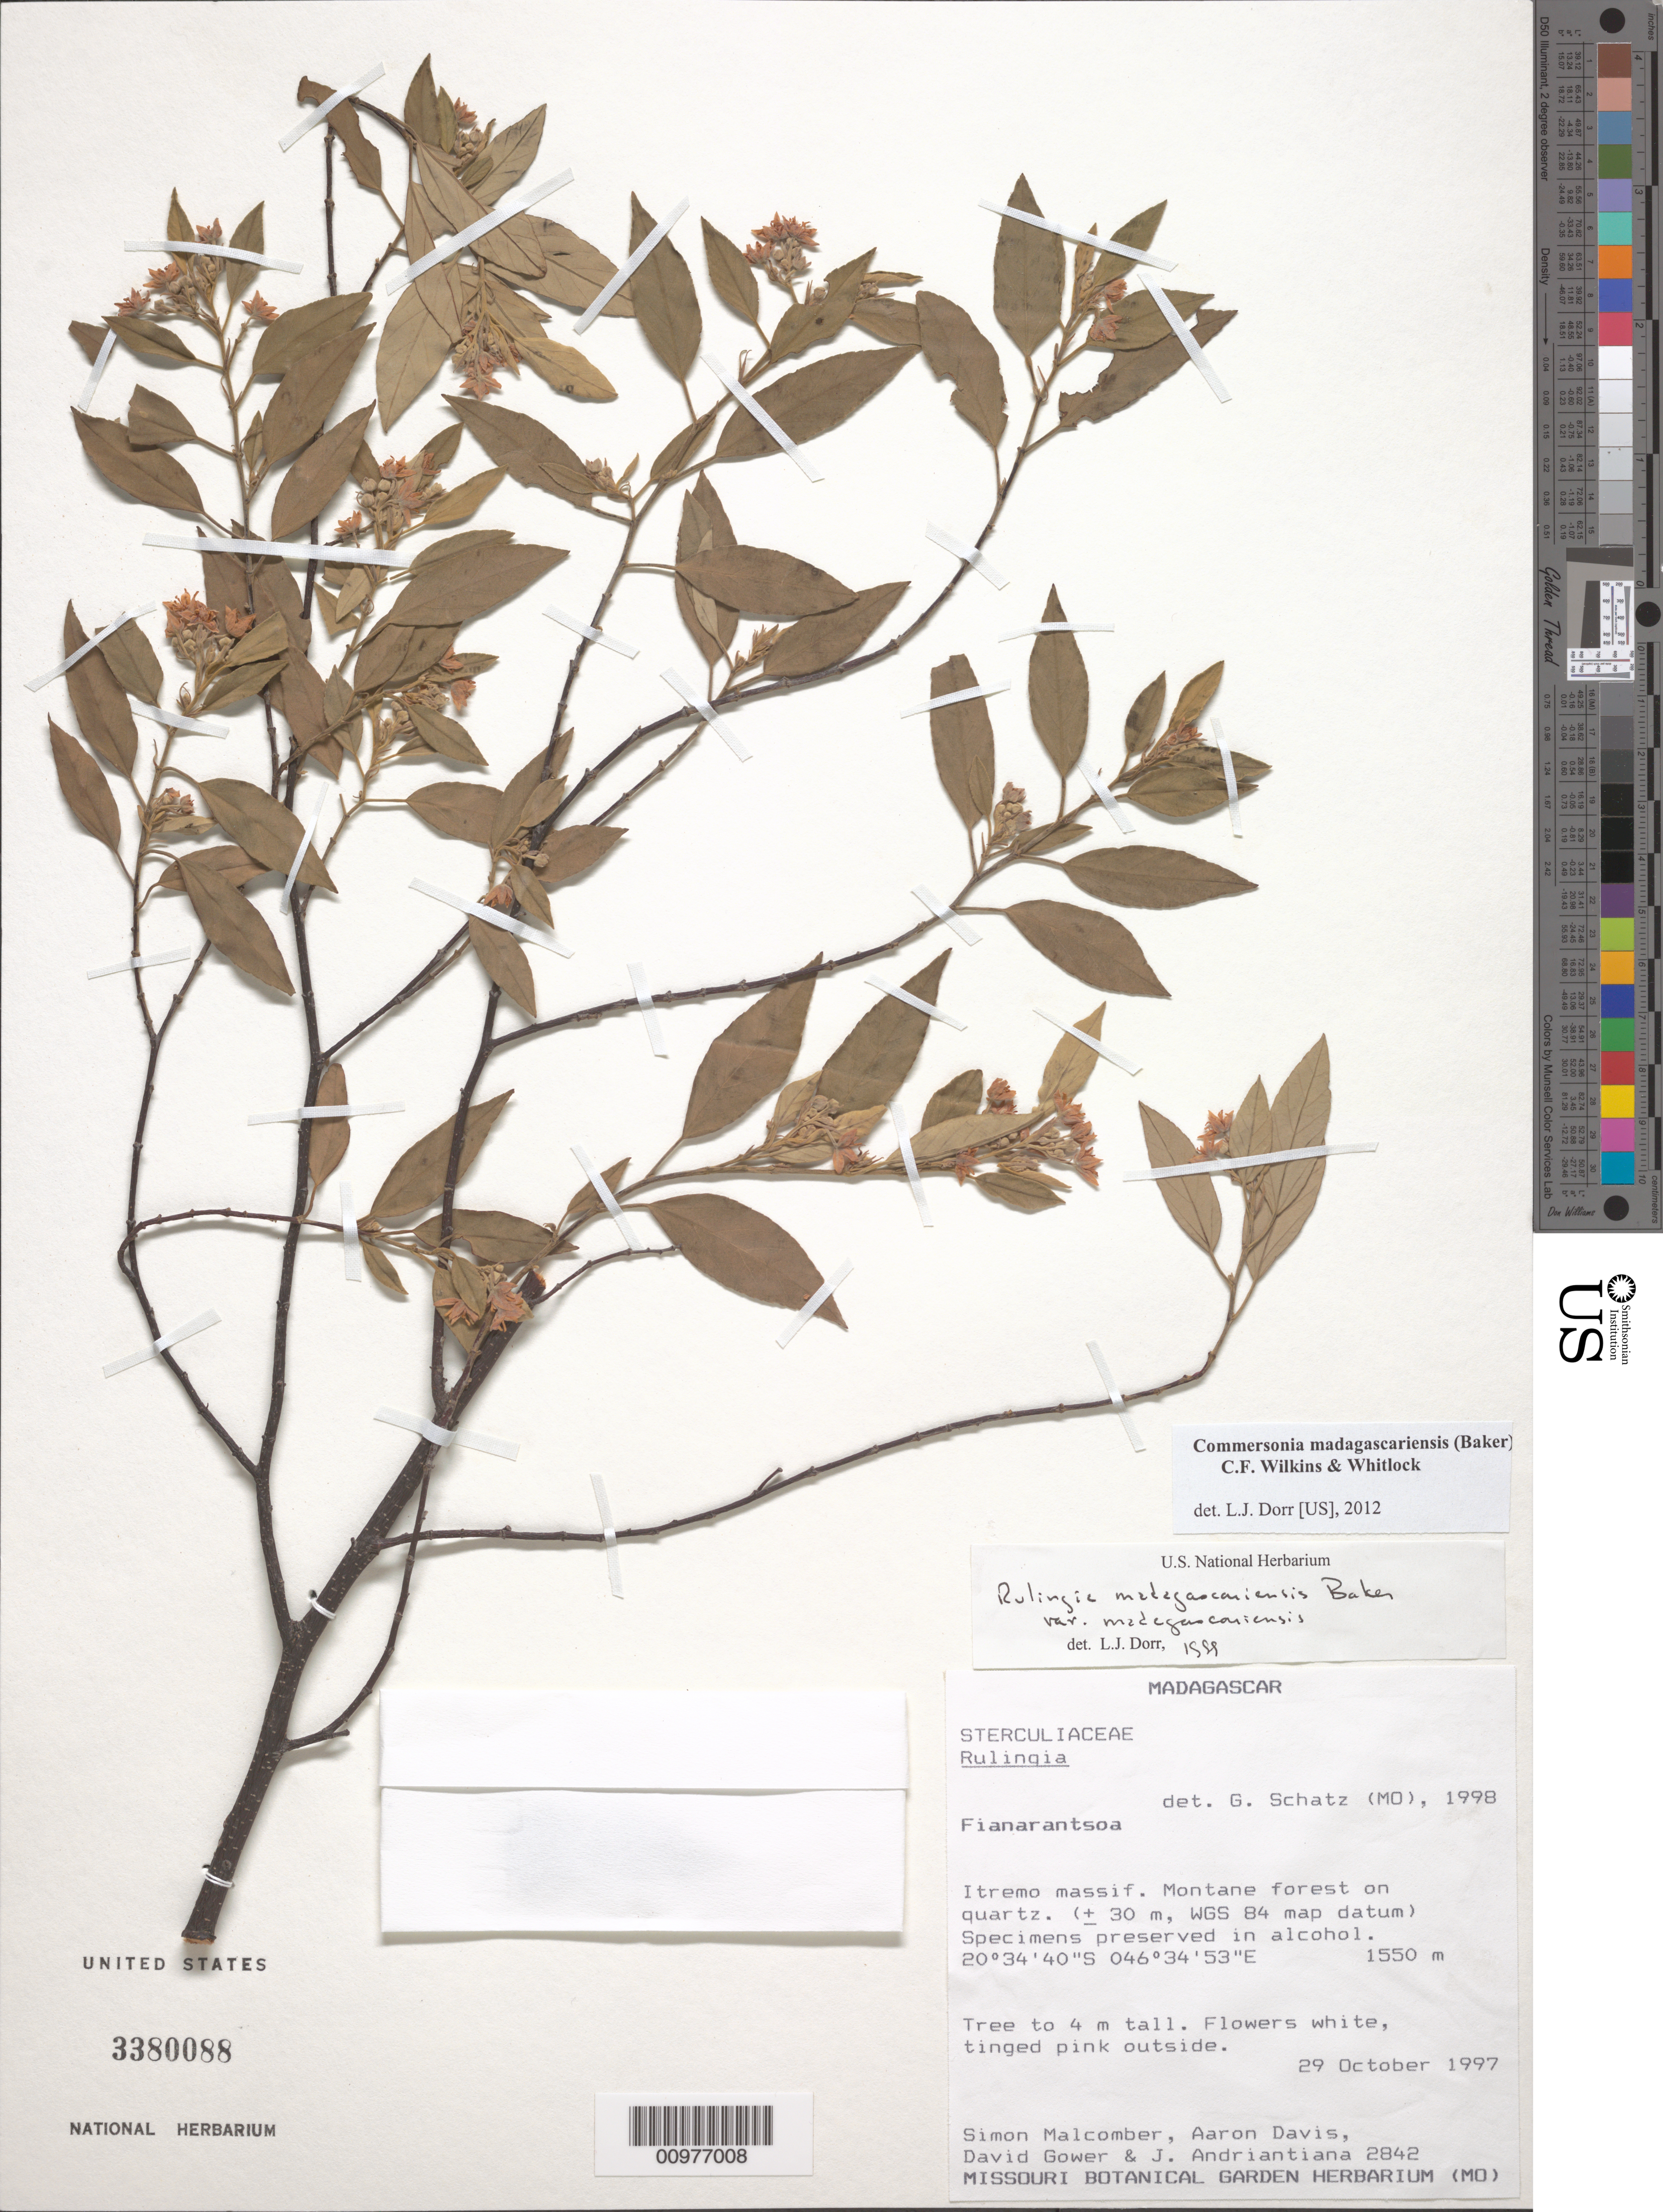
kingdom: Plantae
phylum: Tracheophyta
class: Magnoliopsida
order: Malvales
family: Malvaceae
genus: Commersonia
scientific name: Commersonia madagascariensis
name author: (Baker) C.F. Wilkins & Whitlock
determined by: Dorr, L. J., (BOT), Smithsonian Institution - National Museum of Natural History (UNITED STATES)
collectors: S. T. Malcomber et al.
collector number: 2842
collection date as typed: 29 October 1997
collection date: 1997-10-29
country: Madagascar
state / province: Amoron'i Mania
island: Madagascar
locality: Madagascar: Fianarantsoa.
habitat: montane forest on quartz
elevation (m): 1550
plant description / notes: specimens preserved in alcohol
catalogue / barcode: US 3380088